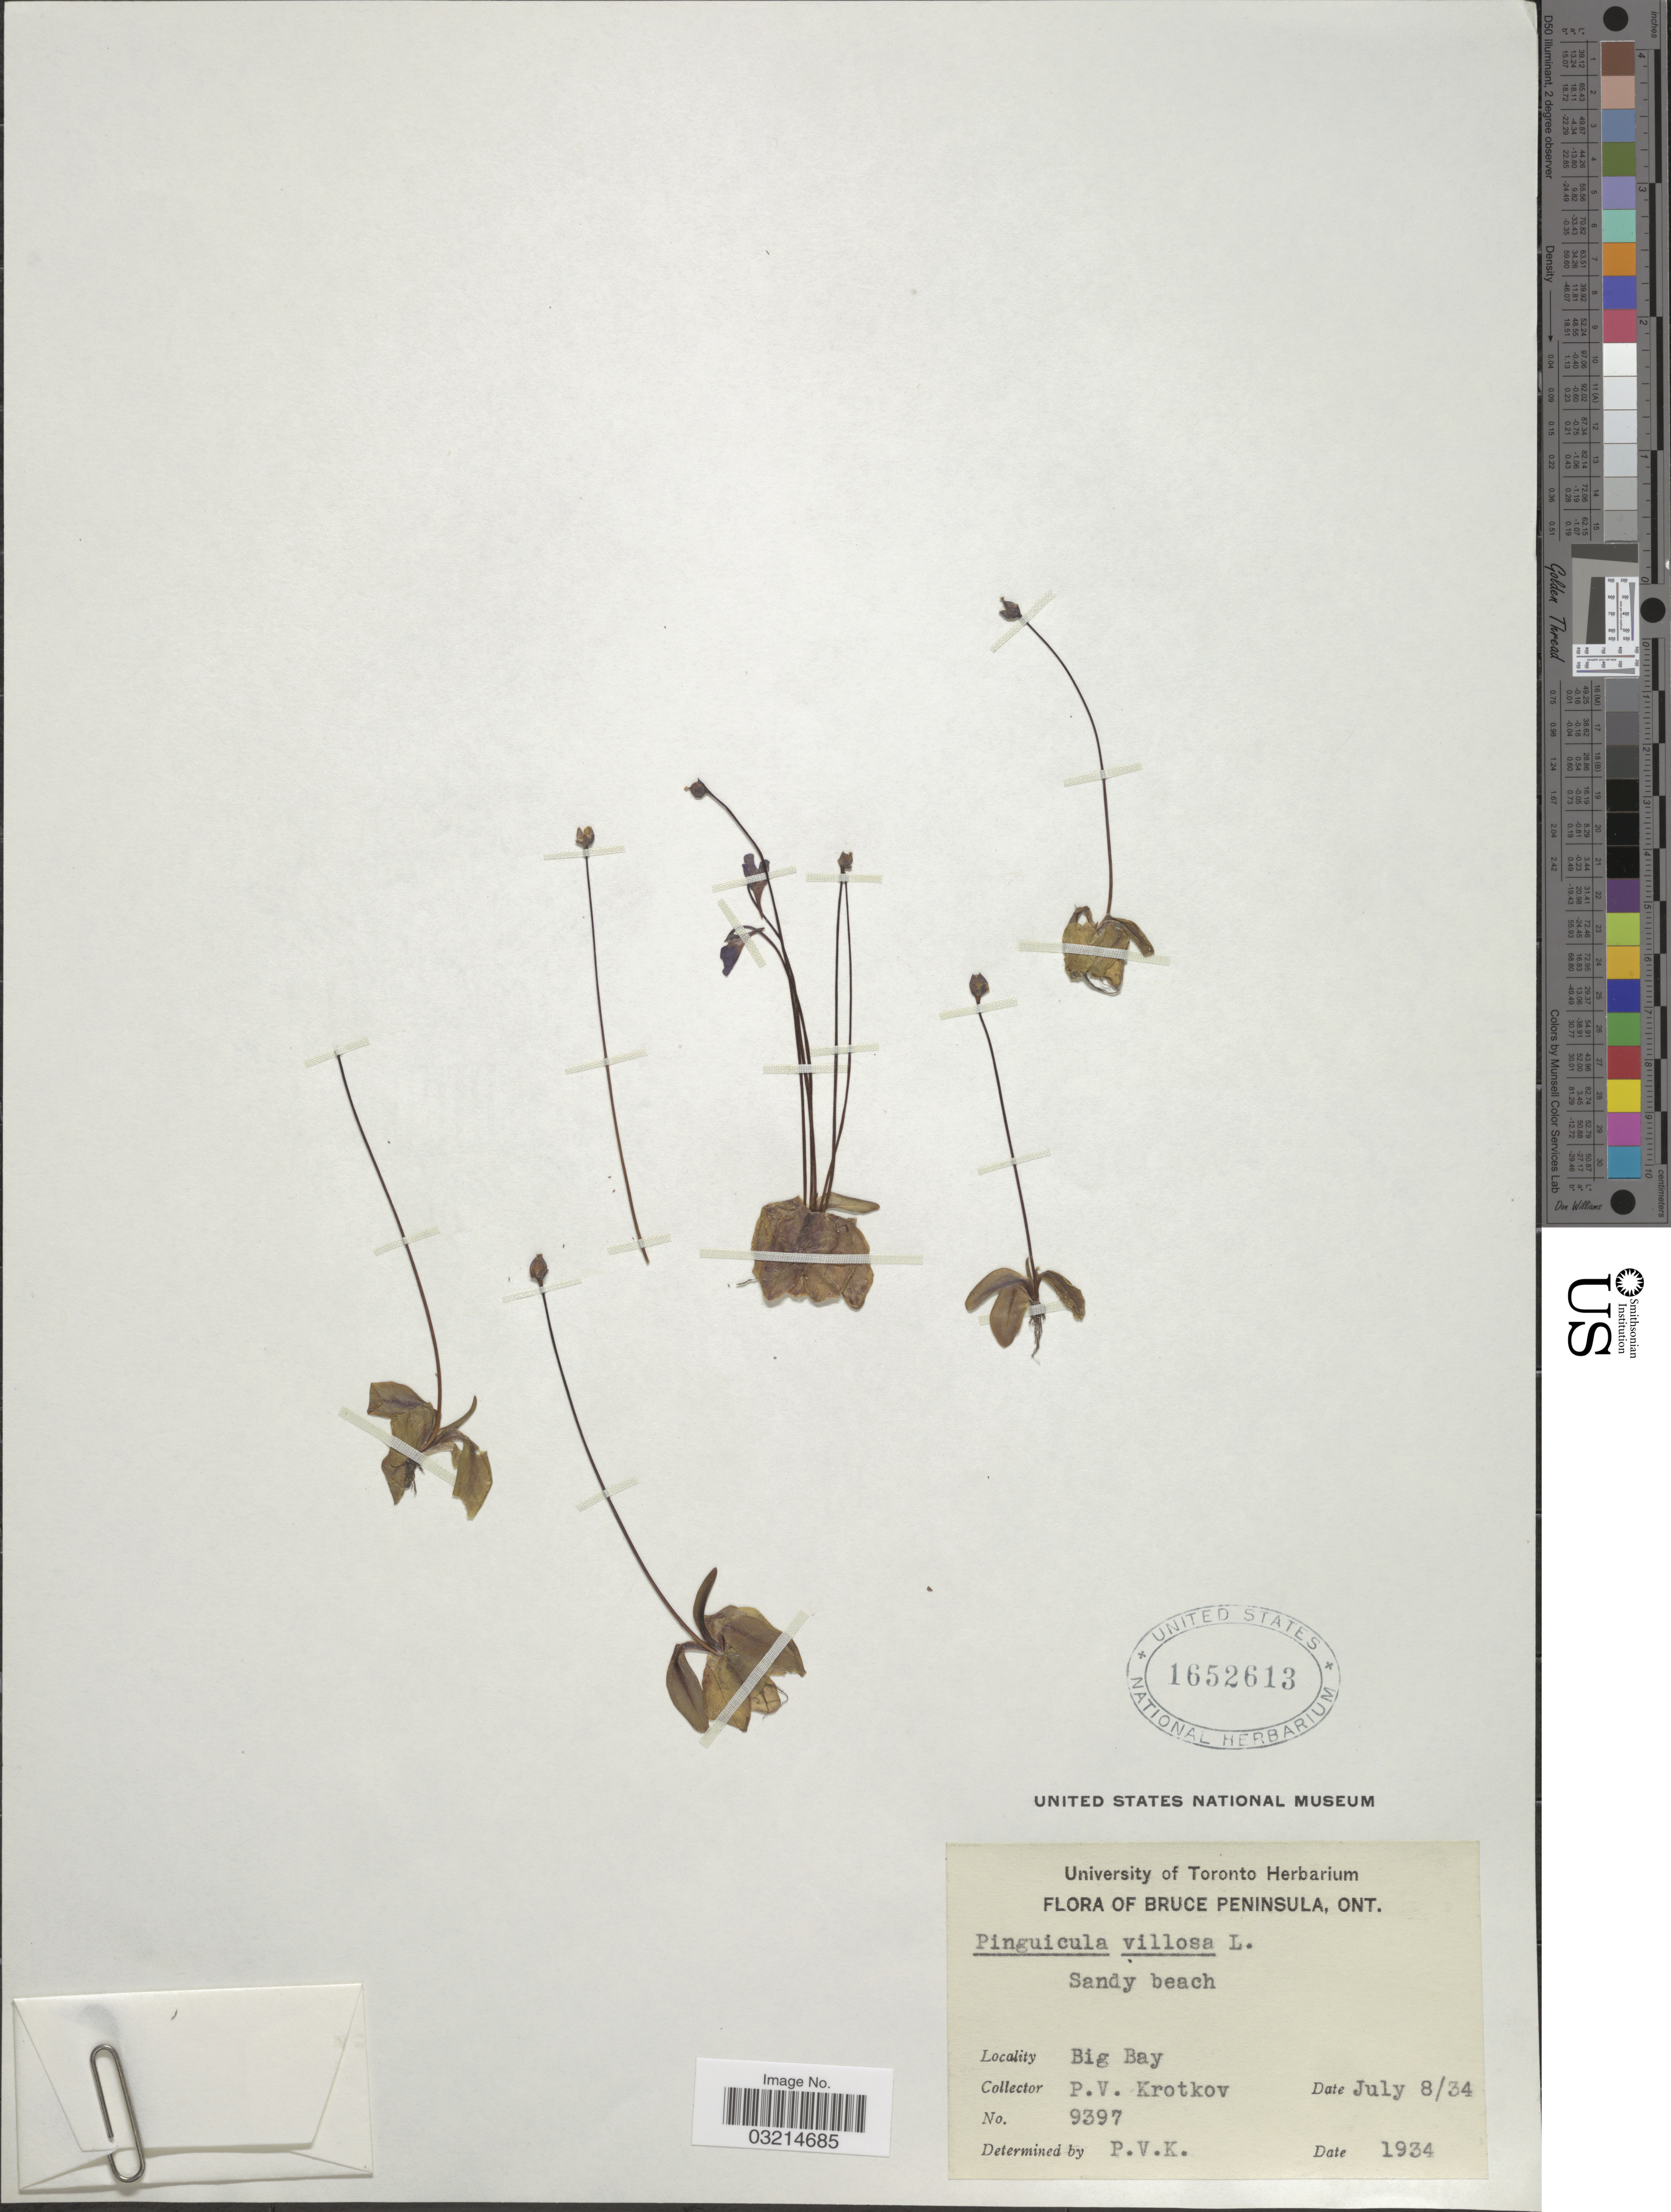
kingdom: Plantae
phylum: Tracheophyta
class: Magnoliopsida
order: Lamiales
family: Lentibulariaceae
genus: Pinguicula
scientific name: Pinguicula villosa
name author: L.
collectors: P. V. Krotkov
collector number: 9397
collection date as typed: Transcribed d/m/y: 8/7/34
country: Canada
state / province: Ontario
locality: Bruce Peninsula, Big Bay.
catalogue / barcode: US 1652613